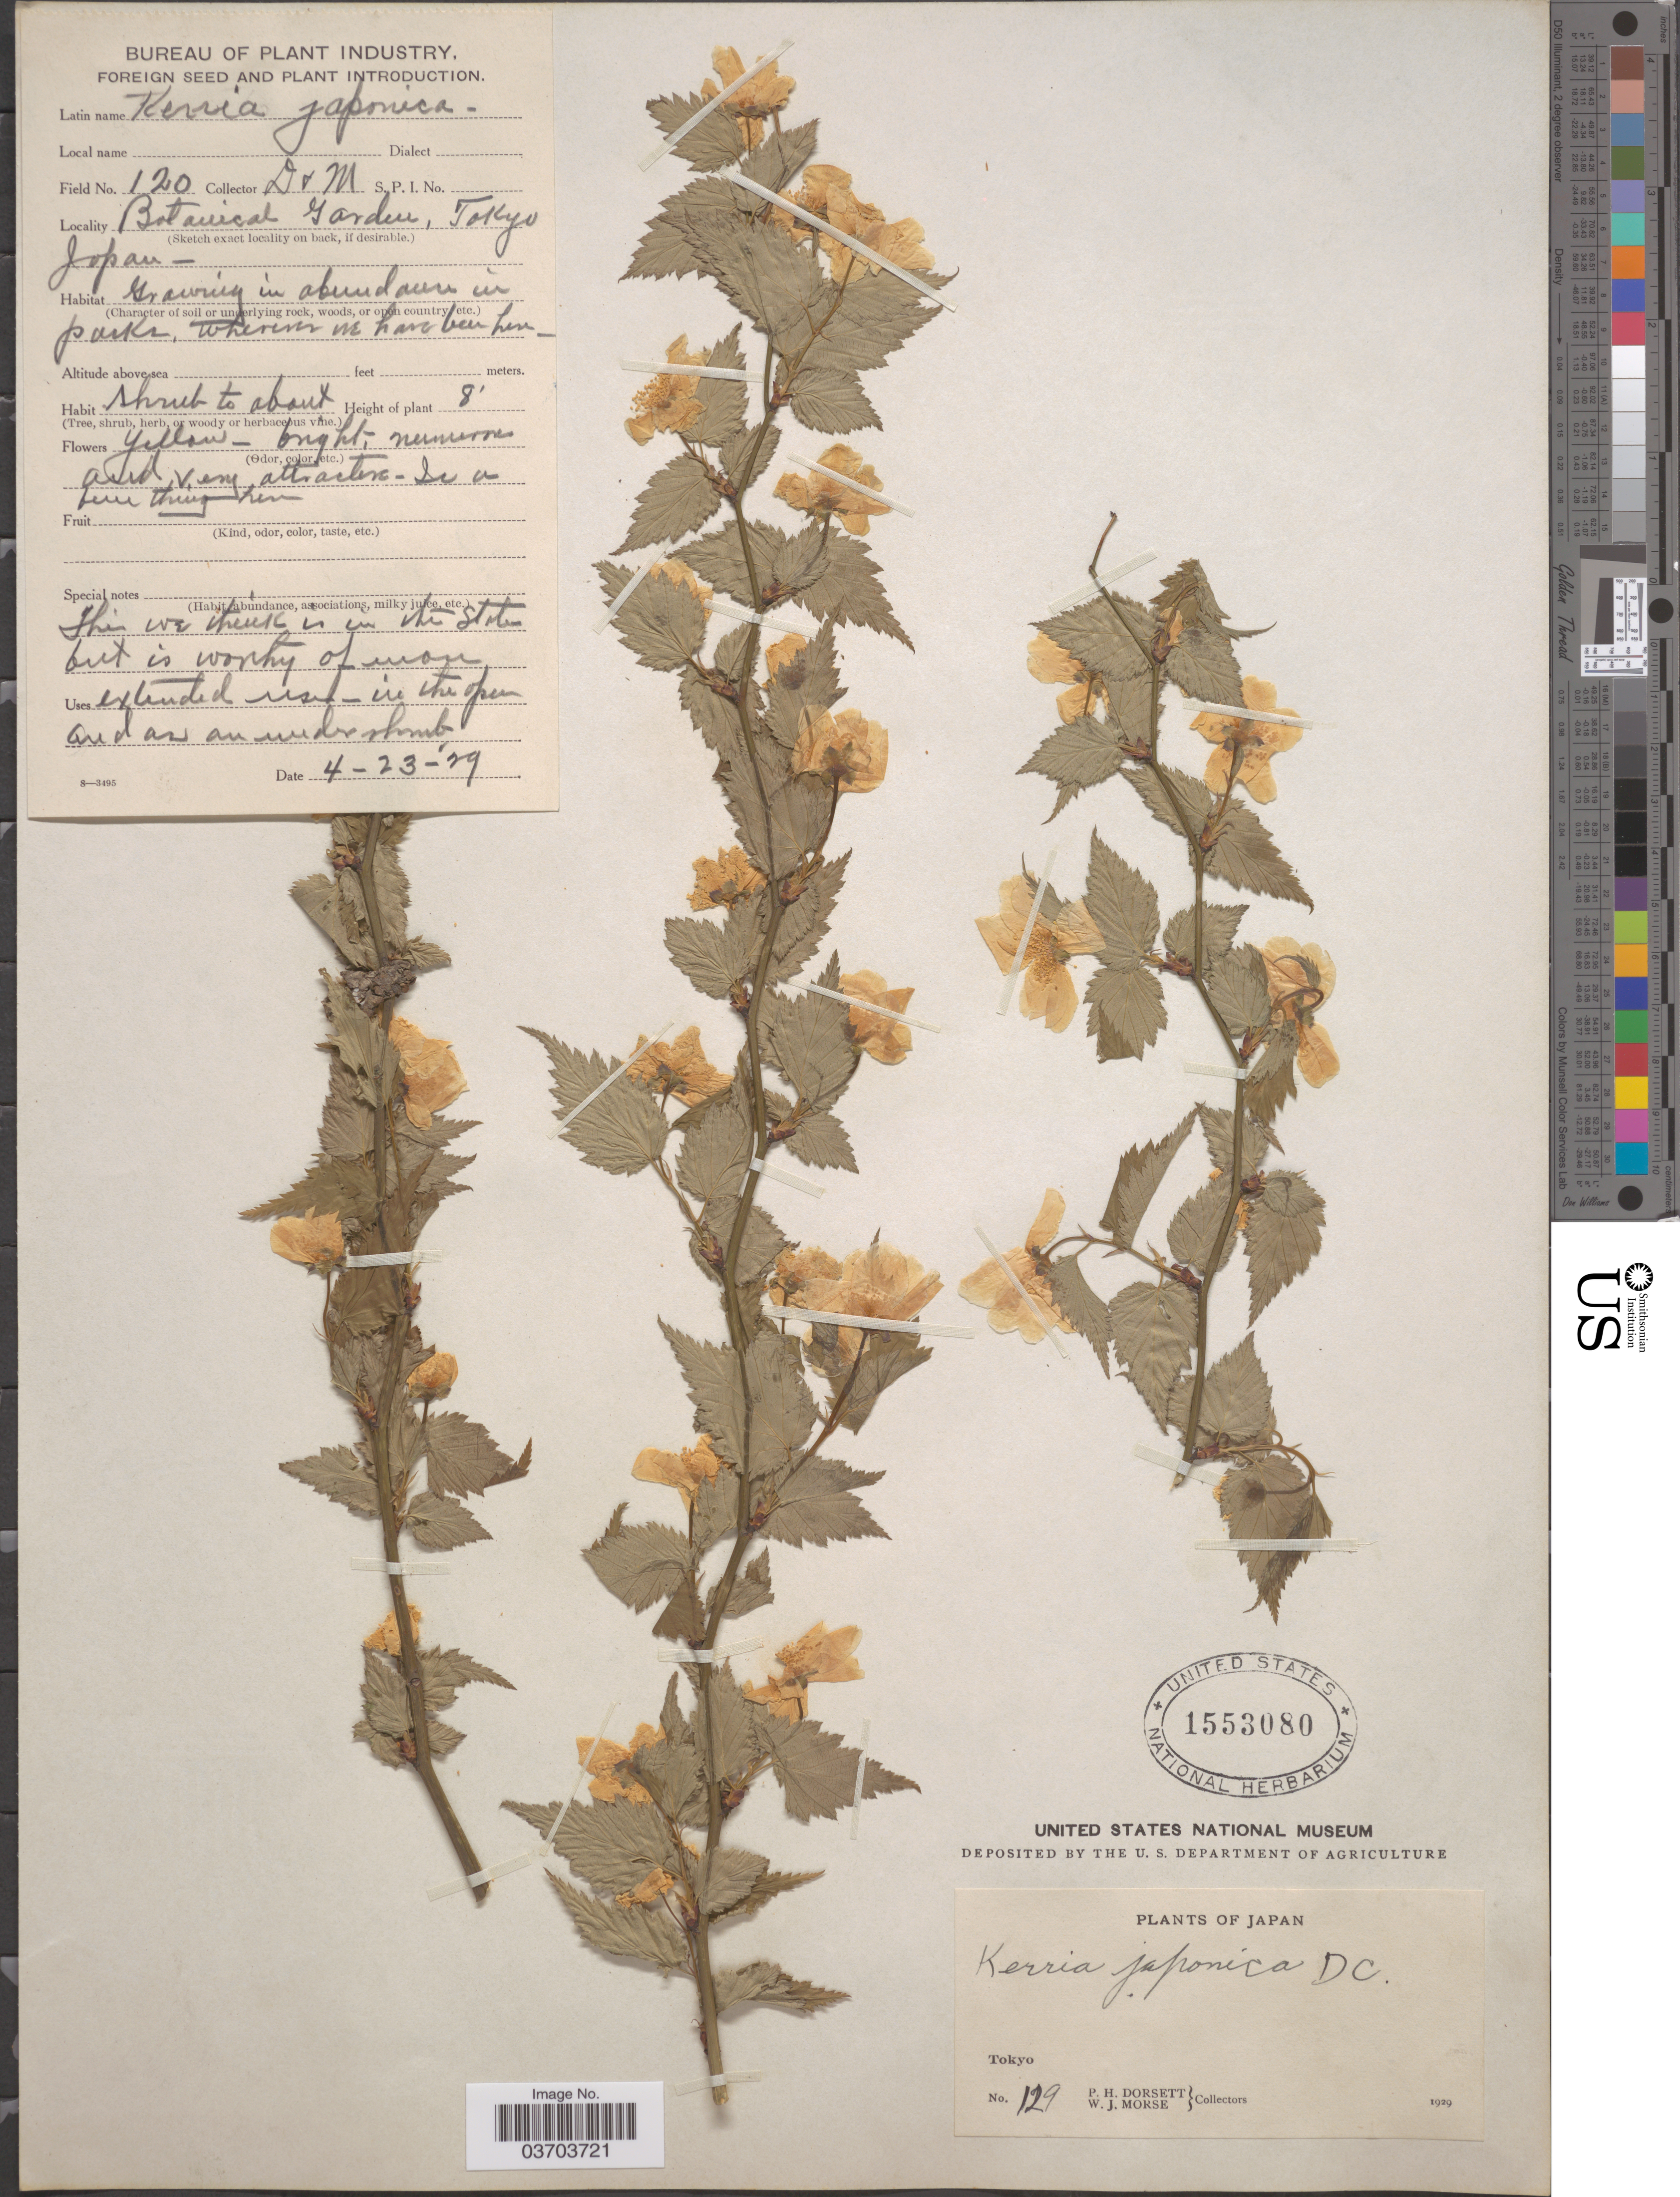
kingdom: Plantae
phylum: Tracheophyta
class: Magnoliopsida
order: Rosales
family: Rosaceae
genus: Kerria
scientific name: Kerria japonica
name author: (L.) DC.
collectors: P. H. Dorsett & W. J. Morse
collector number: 129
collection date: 1929-04-23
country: Japan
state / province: Tokyo, Federal City of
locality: Botanical Garden, Tokyo.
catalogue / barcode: US 1553080